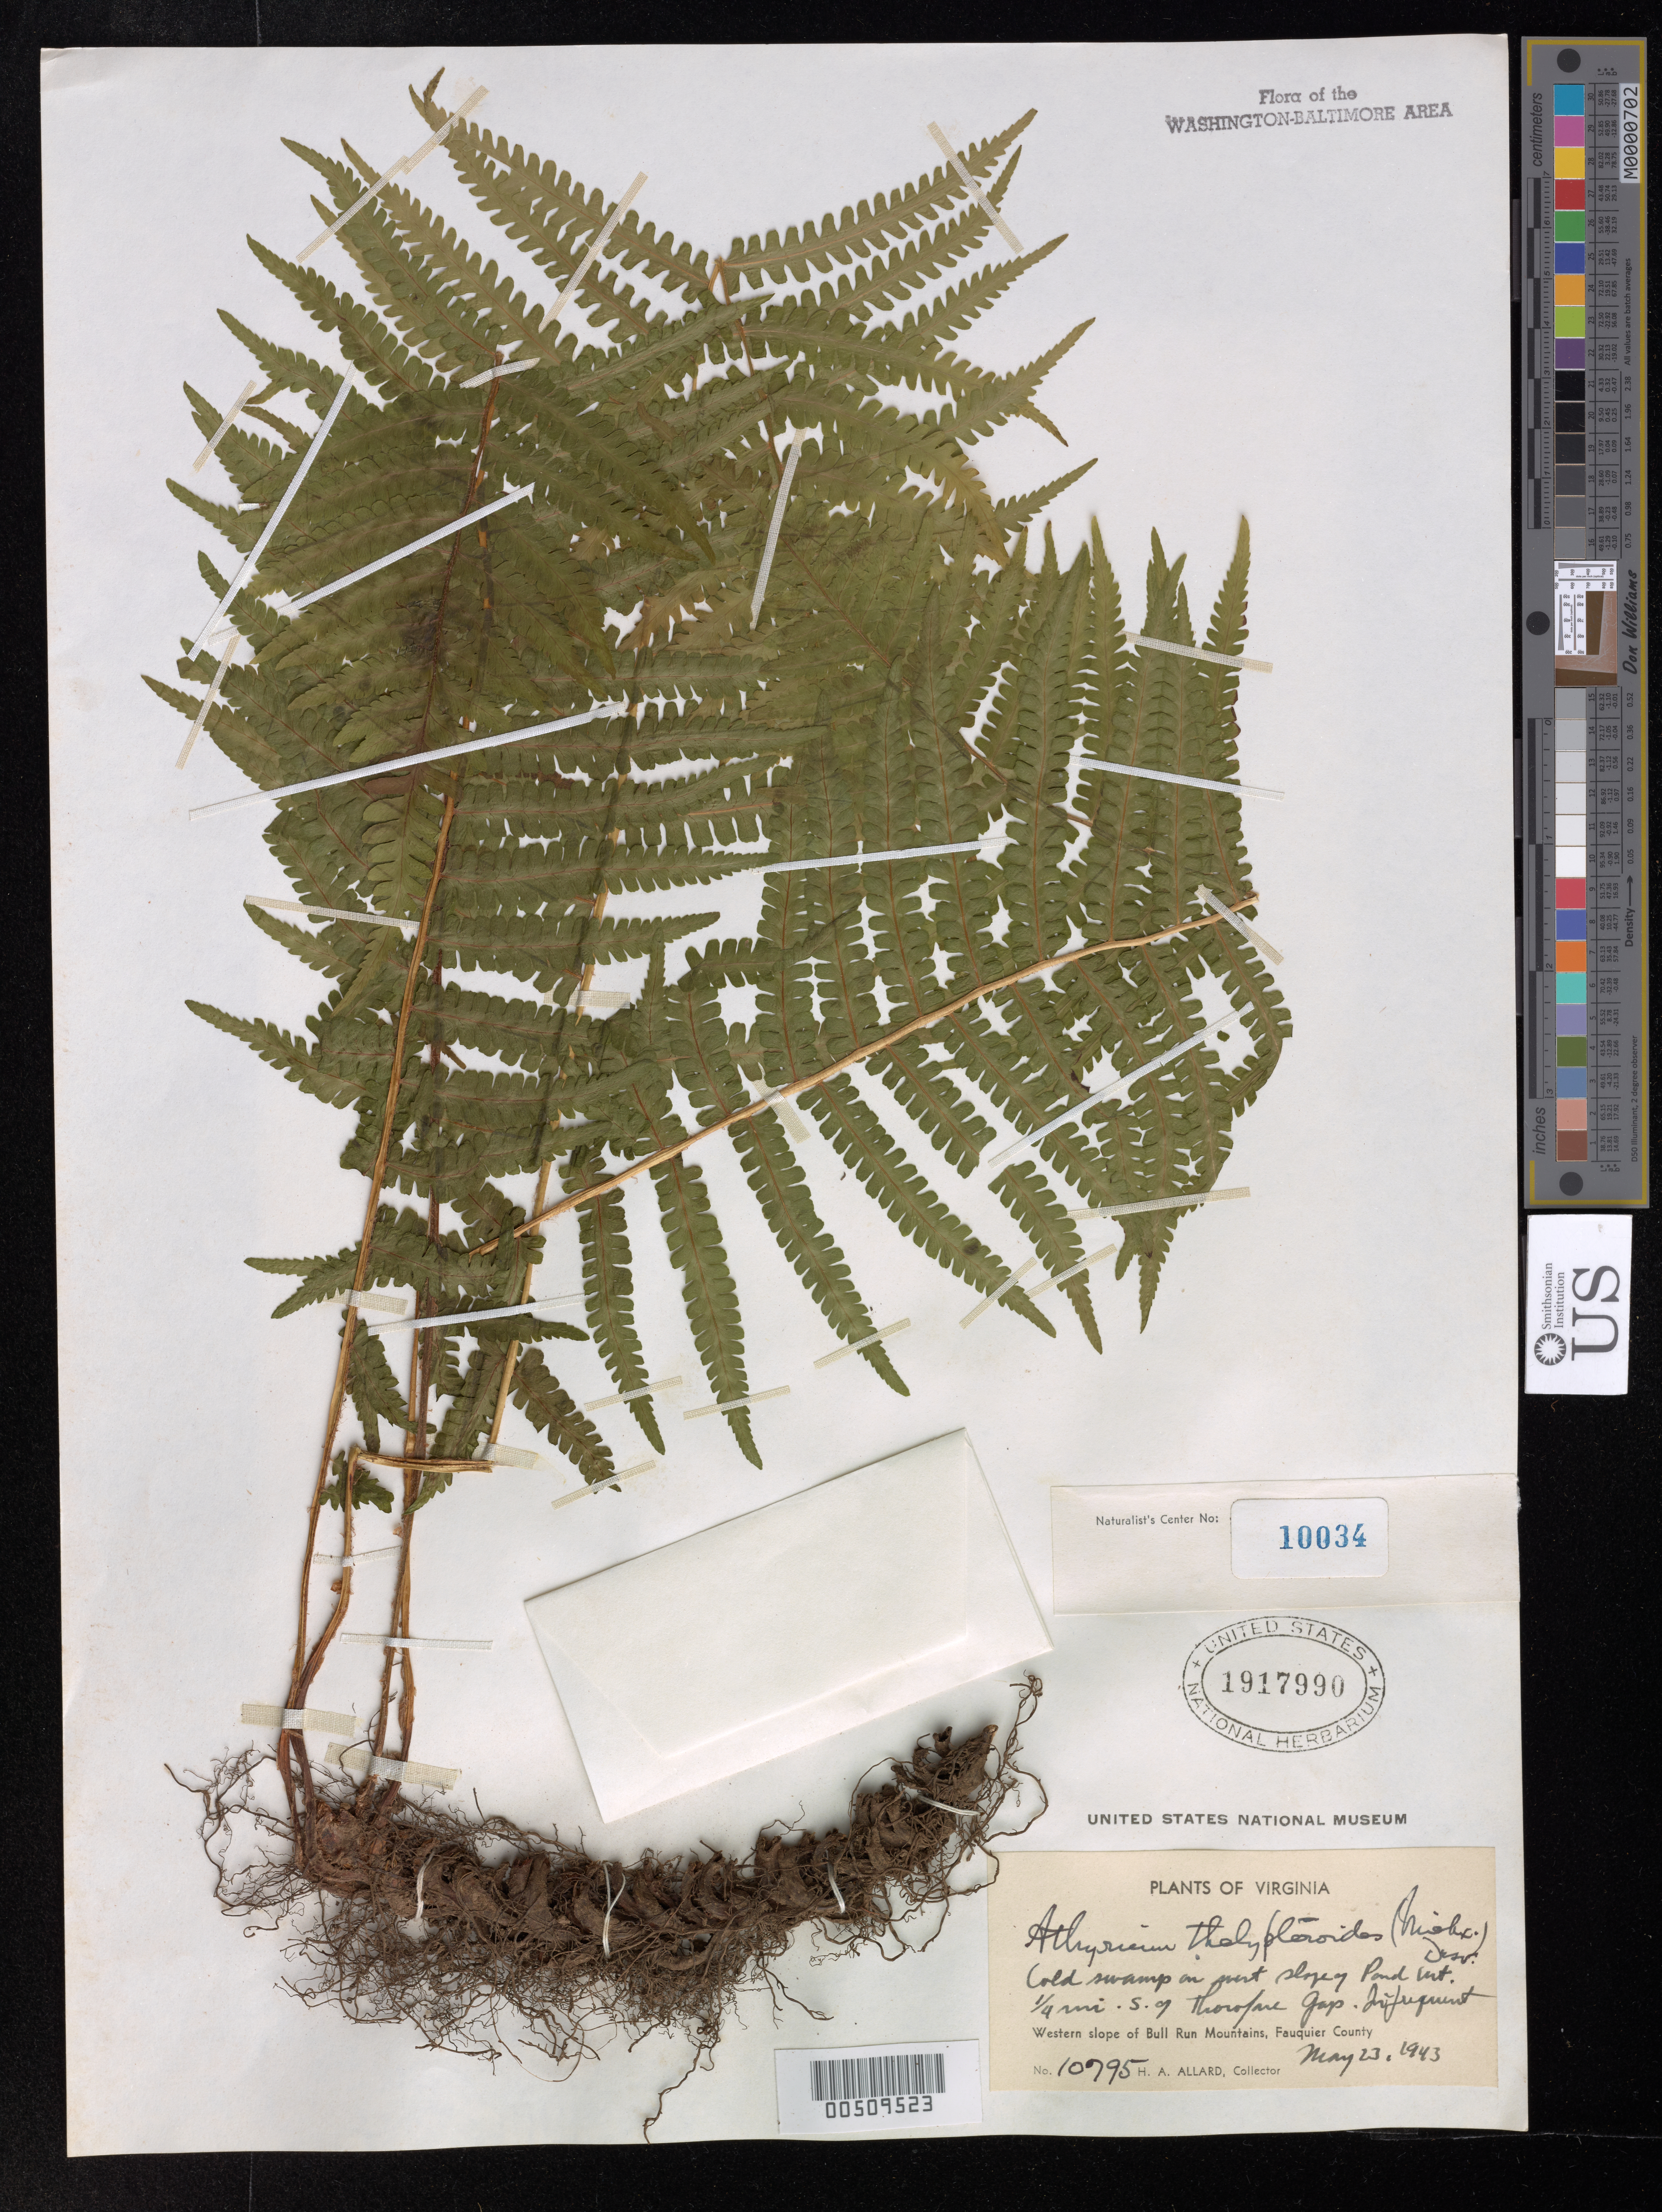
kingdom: Plantae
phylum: Tracheophyta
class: Polypodiopsida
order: Polypodiales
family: Athyriaceae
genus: Athyrium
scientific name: Athyrium thelypterioides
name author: (Michx.) Desv.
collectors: H. A. Allard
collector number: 10795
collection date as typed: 23 May 1943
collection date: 1943-05-23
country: United States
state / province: Virginia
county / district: Fauquier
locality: Pond Mt., Bull Run Mountains, 1/4 mi. S of Thorofare Gap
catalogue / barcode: US 1917990